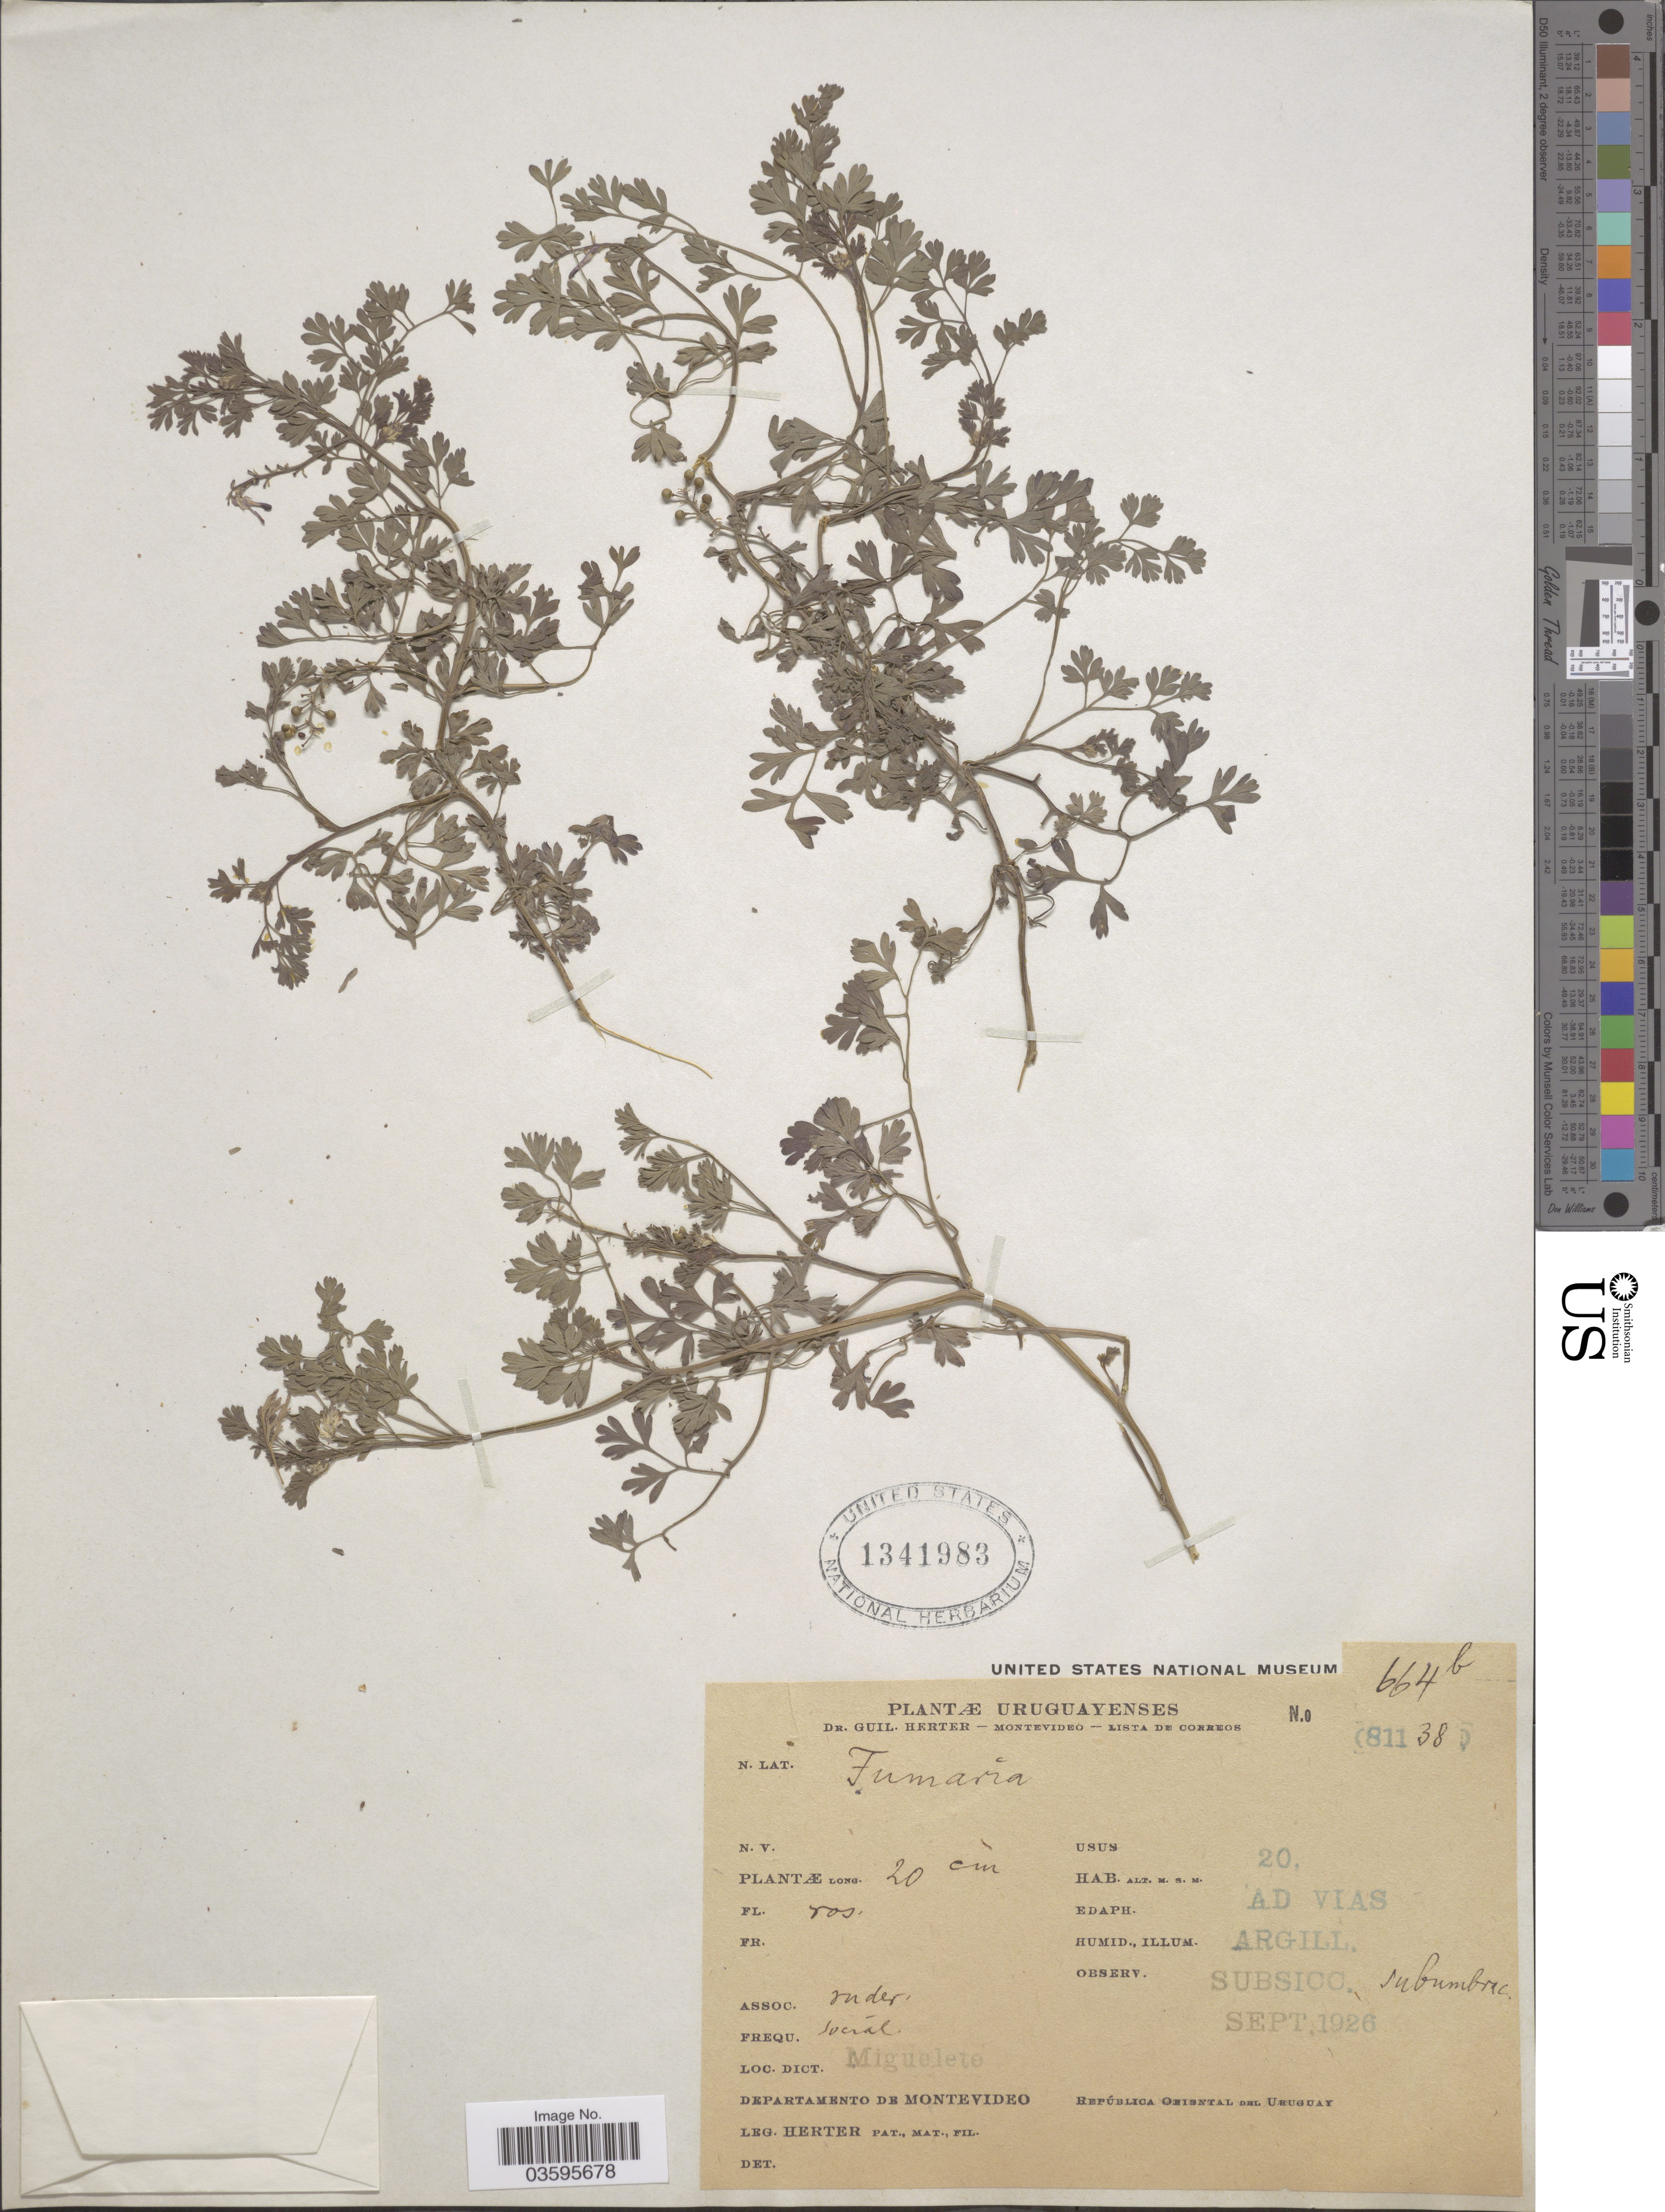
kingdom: Plantae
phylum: Tracheophyta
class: Magnoliopsida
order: Ranunculales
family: Papaveraceae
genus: Fumaria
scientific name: Fumaria sp.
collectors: G. Herter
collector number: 664b/81138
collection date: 1926-09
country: Uruguay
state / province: Montevideo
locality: Miguelete. Departamento de Montevideo.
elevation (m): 20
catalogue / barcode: US 1341983